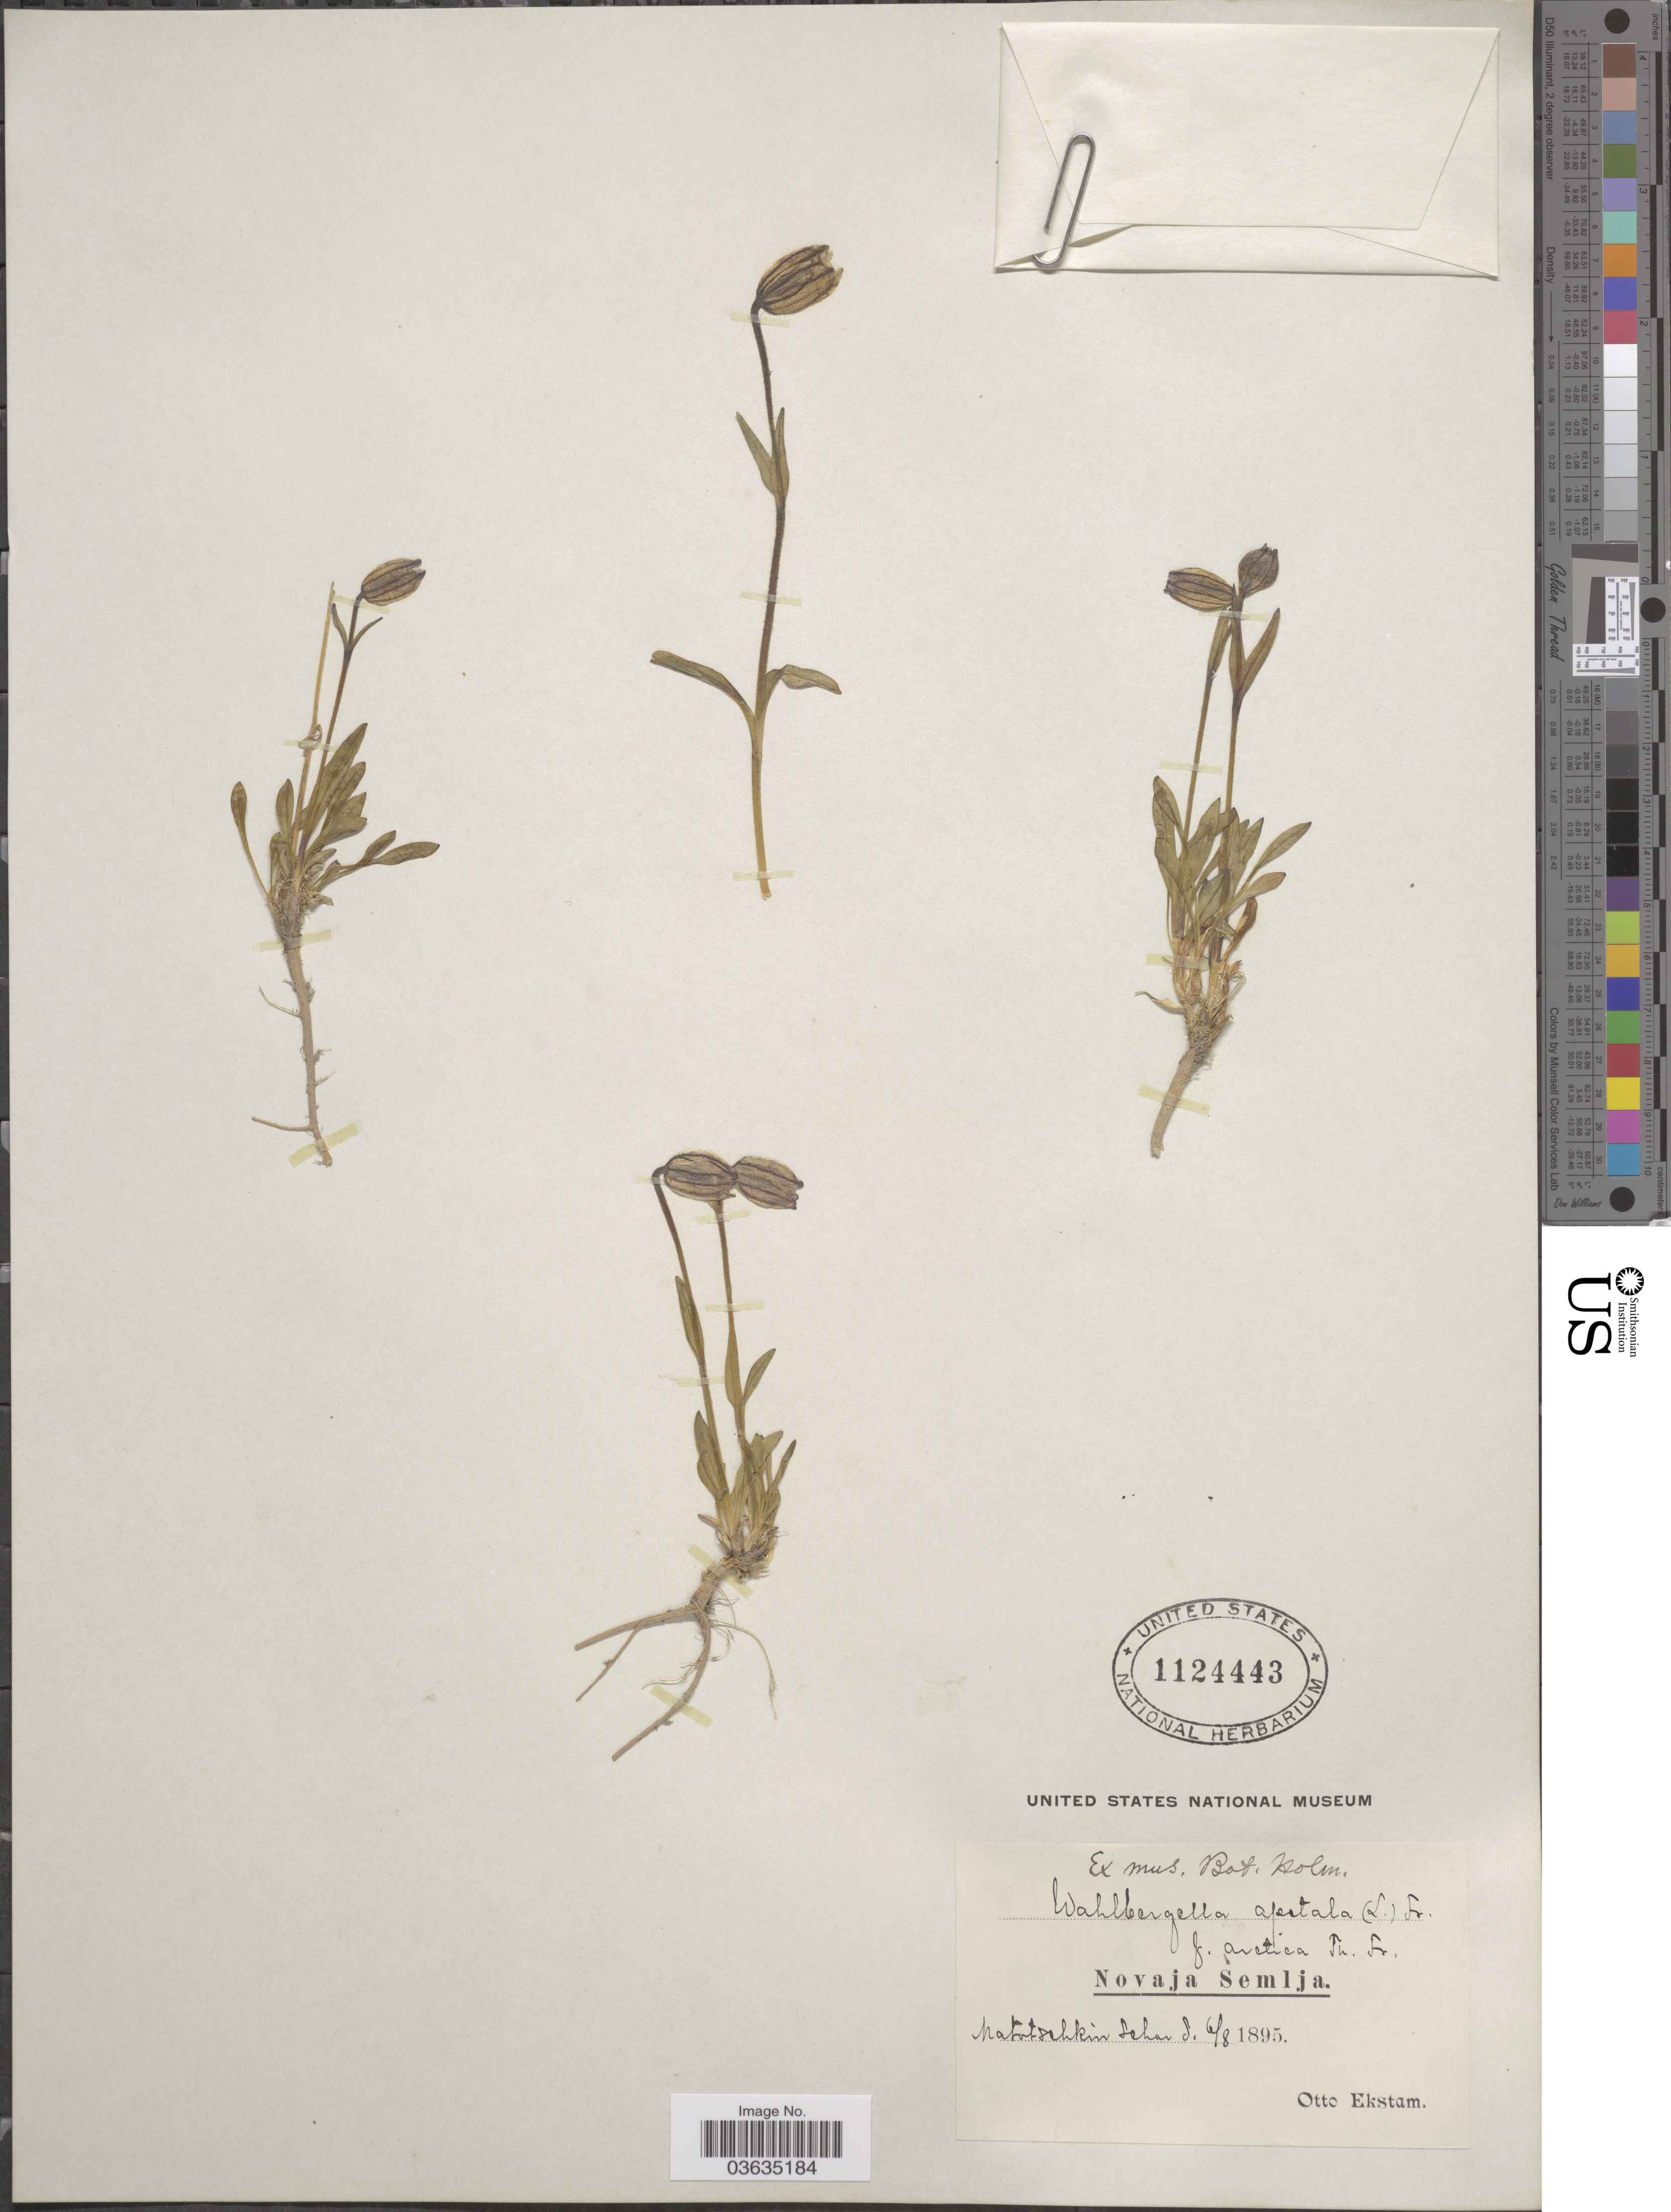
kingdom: Plantae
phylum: Tracheophyta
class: Magnoliopsida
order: Caryophyllales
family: Caryophyllaceae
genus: Silene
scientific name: Silene wahlbergella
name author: Chowdhuri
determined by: Strong, Mark T., (BOT), Smithsonian Institution - National Museum of Natural History (UNITED STATES)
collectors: O. Ekstam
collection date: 1895-08-06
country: Russian Federation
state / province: Arkhangelsk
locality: Novaja Semlja. Natvtsehkin Sehar S.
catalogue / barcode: US 1124443